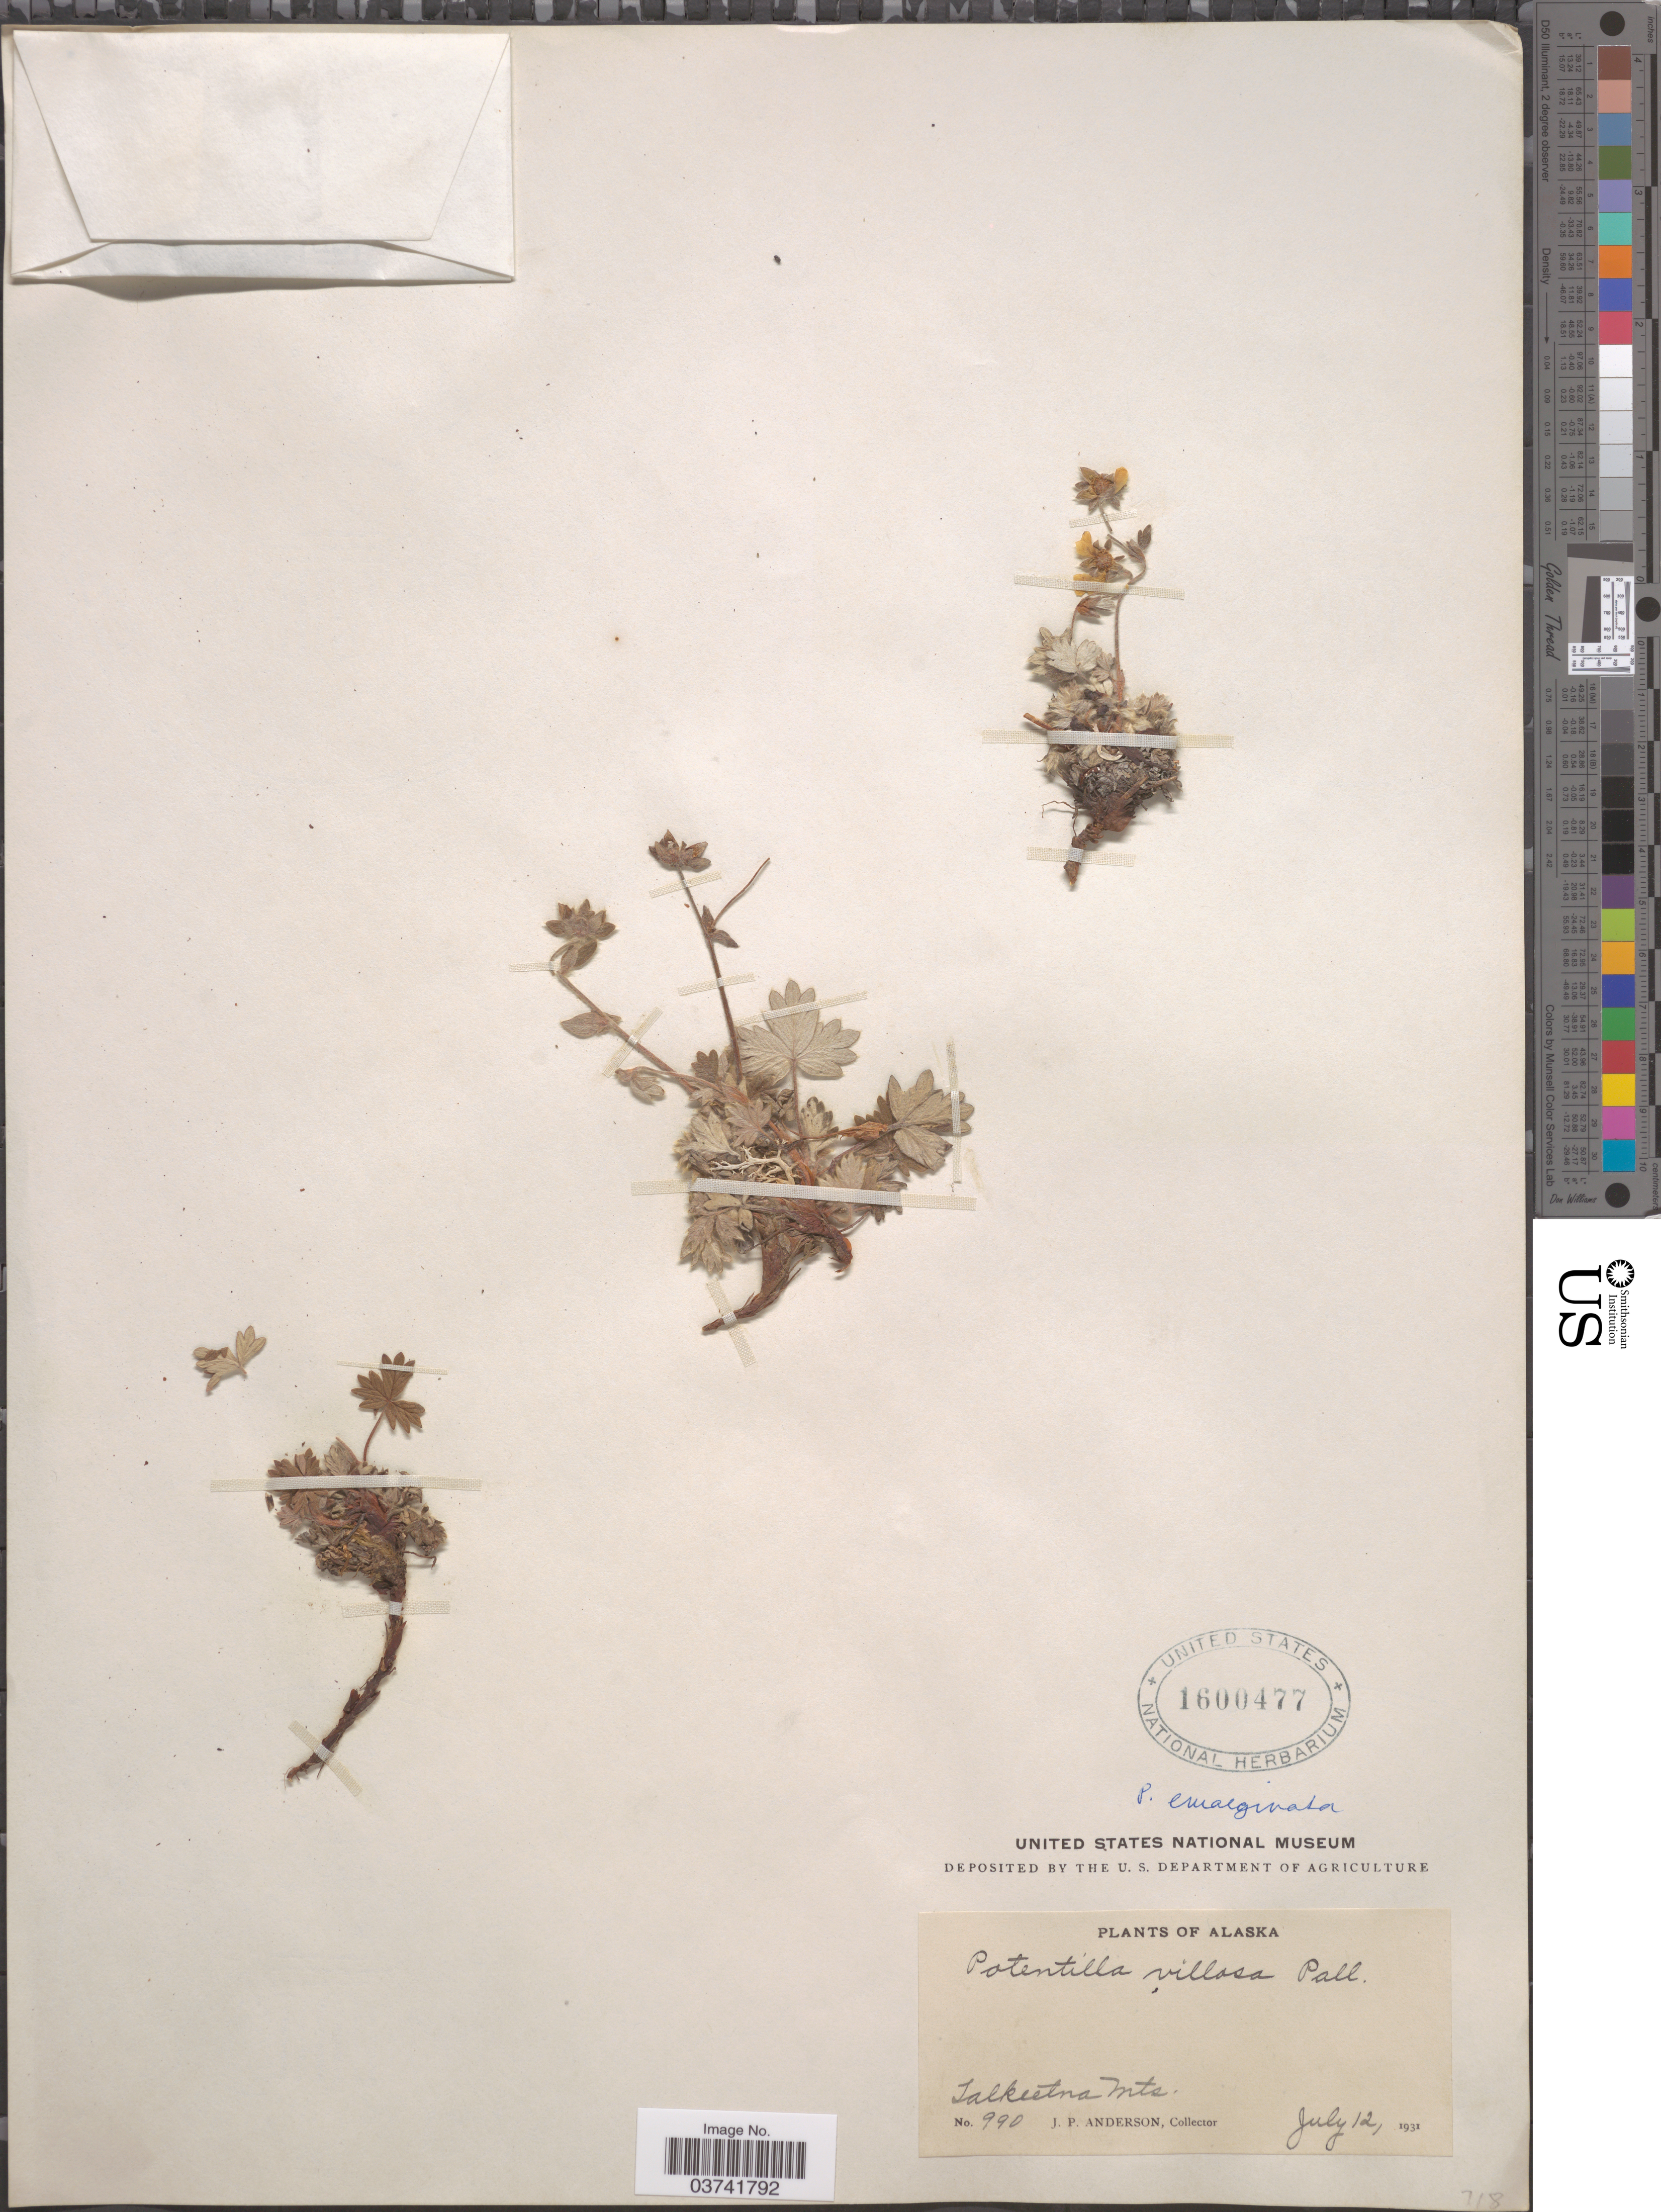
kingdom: Plantae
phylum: Tracheophyta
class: Magnoliopsida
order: Rosales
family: Rosaceae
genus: Potentilla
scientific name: Potentilla villosa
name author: Pall. ex Pursh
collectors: J. P. Anderson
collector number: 990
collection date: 1931-07-12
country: United States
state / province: Alaska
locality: Talkeetna Mts.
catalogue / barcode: US 1600477